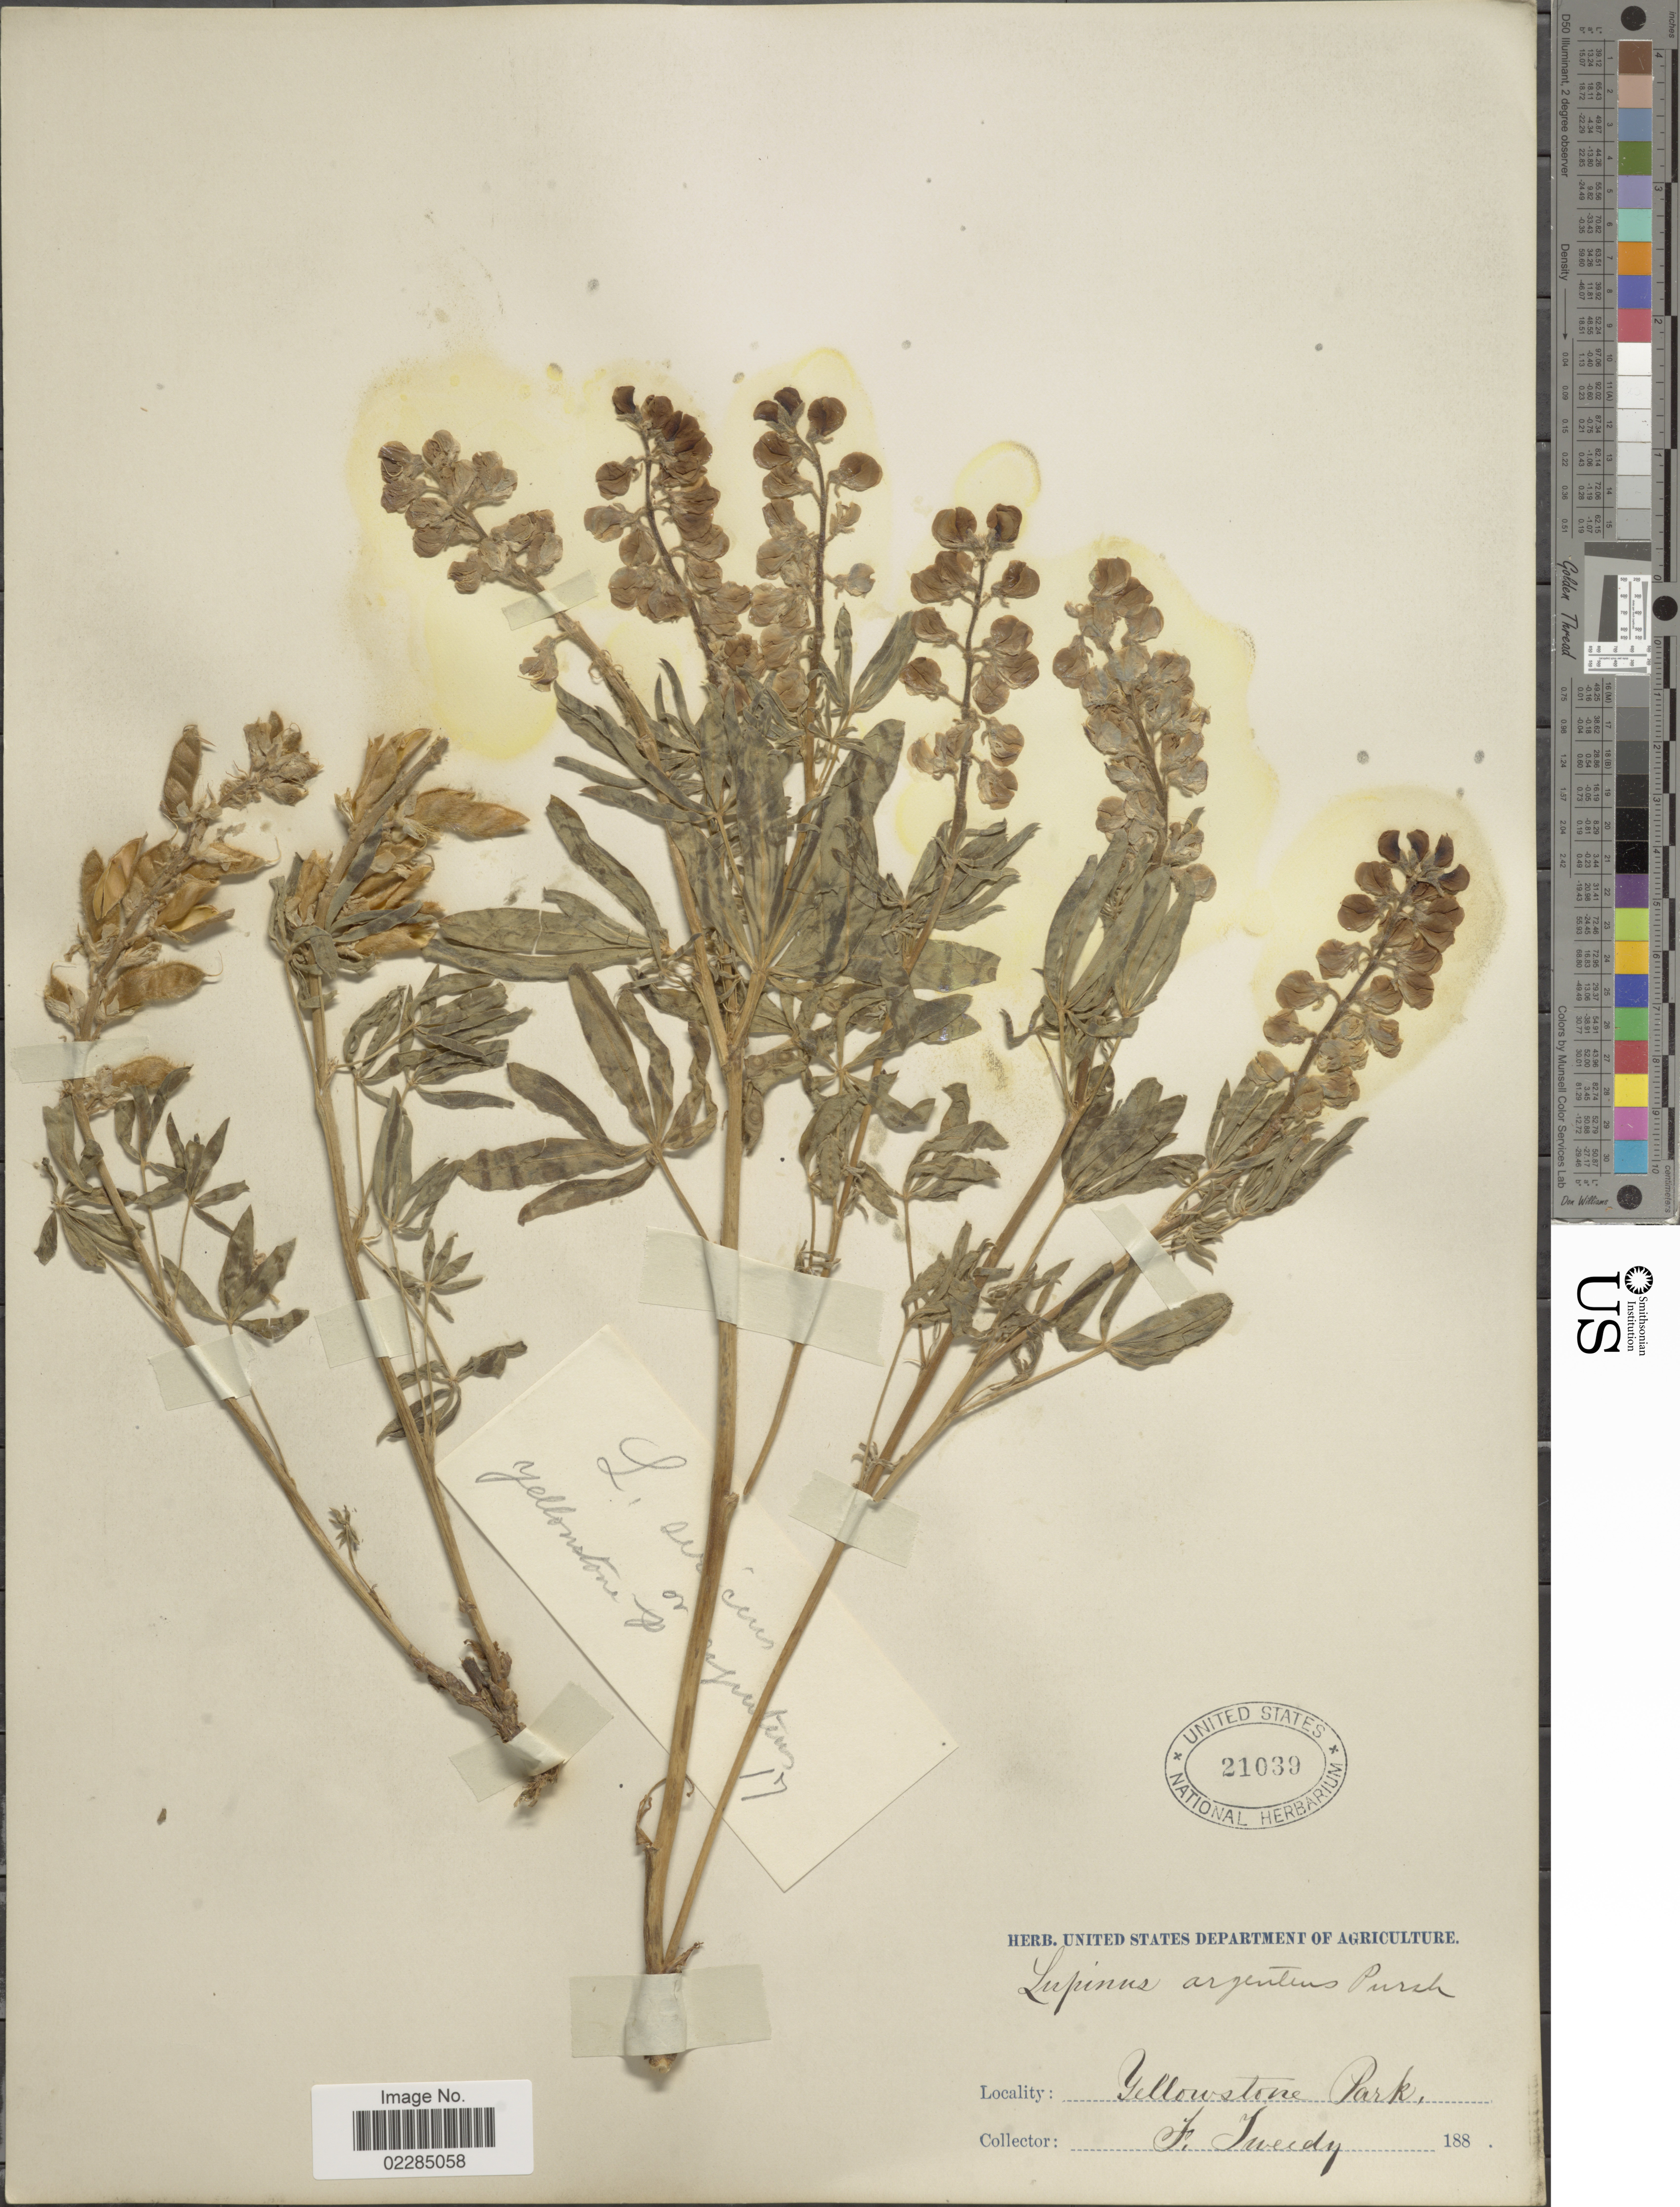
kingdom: Plantae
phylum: Tracheophyta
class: Magnoliopsida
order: Fabales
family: Fabaceae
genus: Lupinus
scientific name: Lupinus decumbens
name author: Torr.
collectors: F. Tweedy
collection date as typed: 188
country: United States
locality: Yellowstone Park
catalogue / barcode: US 21039